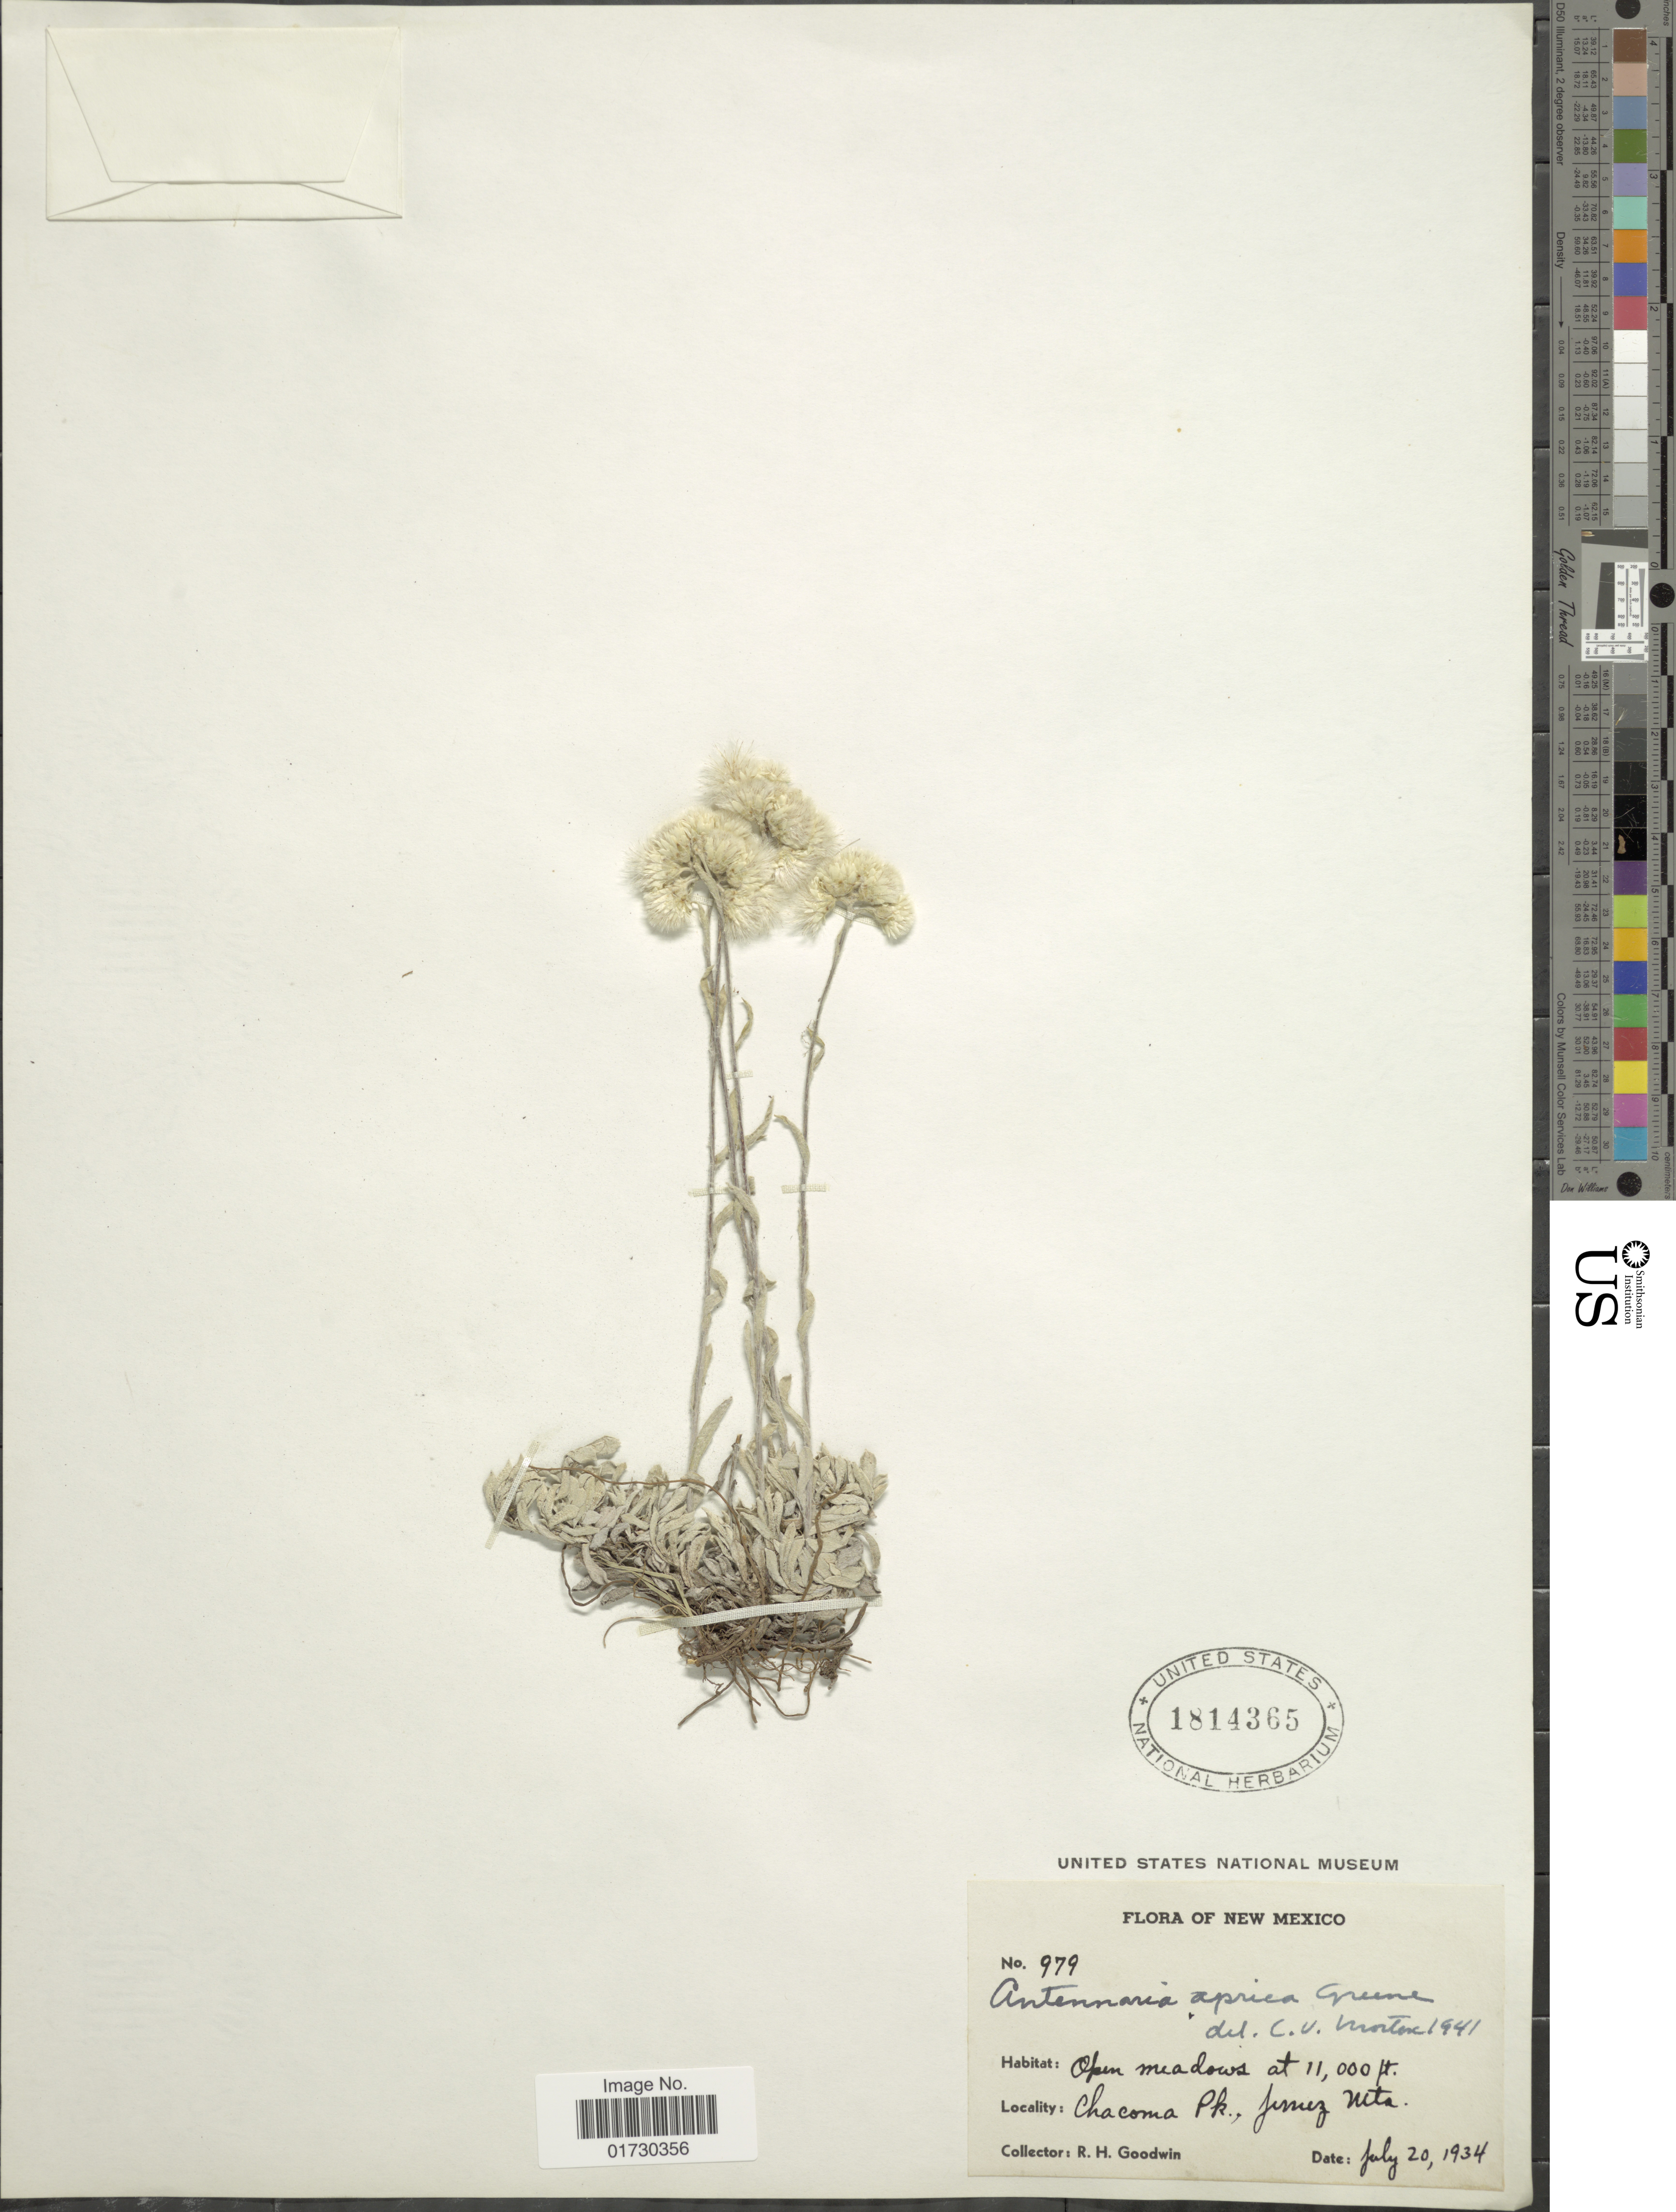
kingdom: Plantae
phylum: Tracheophyta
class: Magnoliopsida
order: Asterales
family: Asteraceae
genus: Antennaria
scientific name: Antennaria aprica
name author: Greene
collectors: R. Goodwin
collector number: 979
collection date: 1934-07-20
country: United States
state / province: New Mexico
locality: Chacoma Pk., Jimez Mts.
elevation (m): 3353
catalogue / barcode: US 1814365